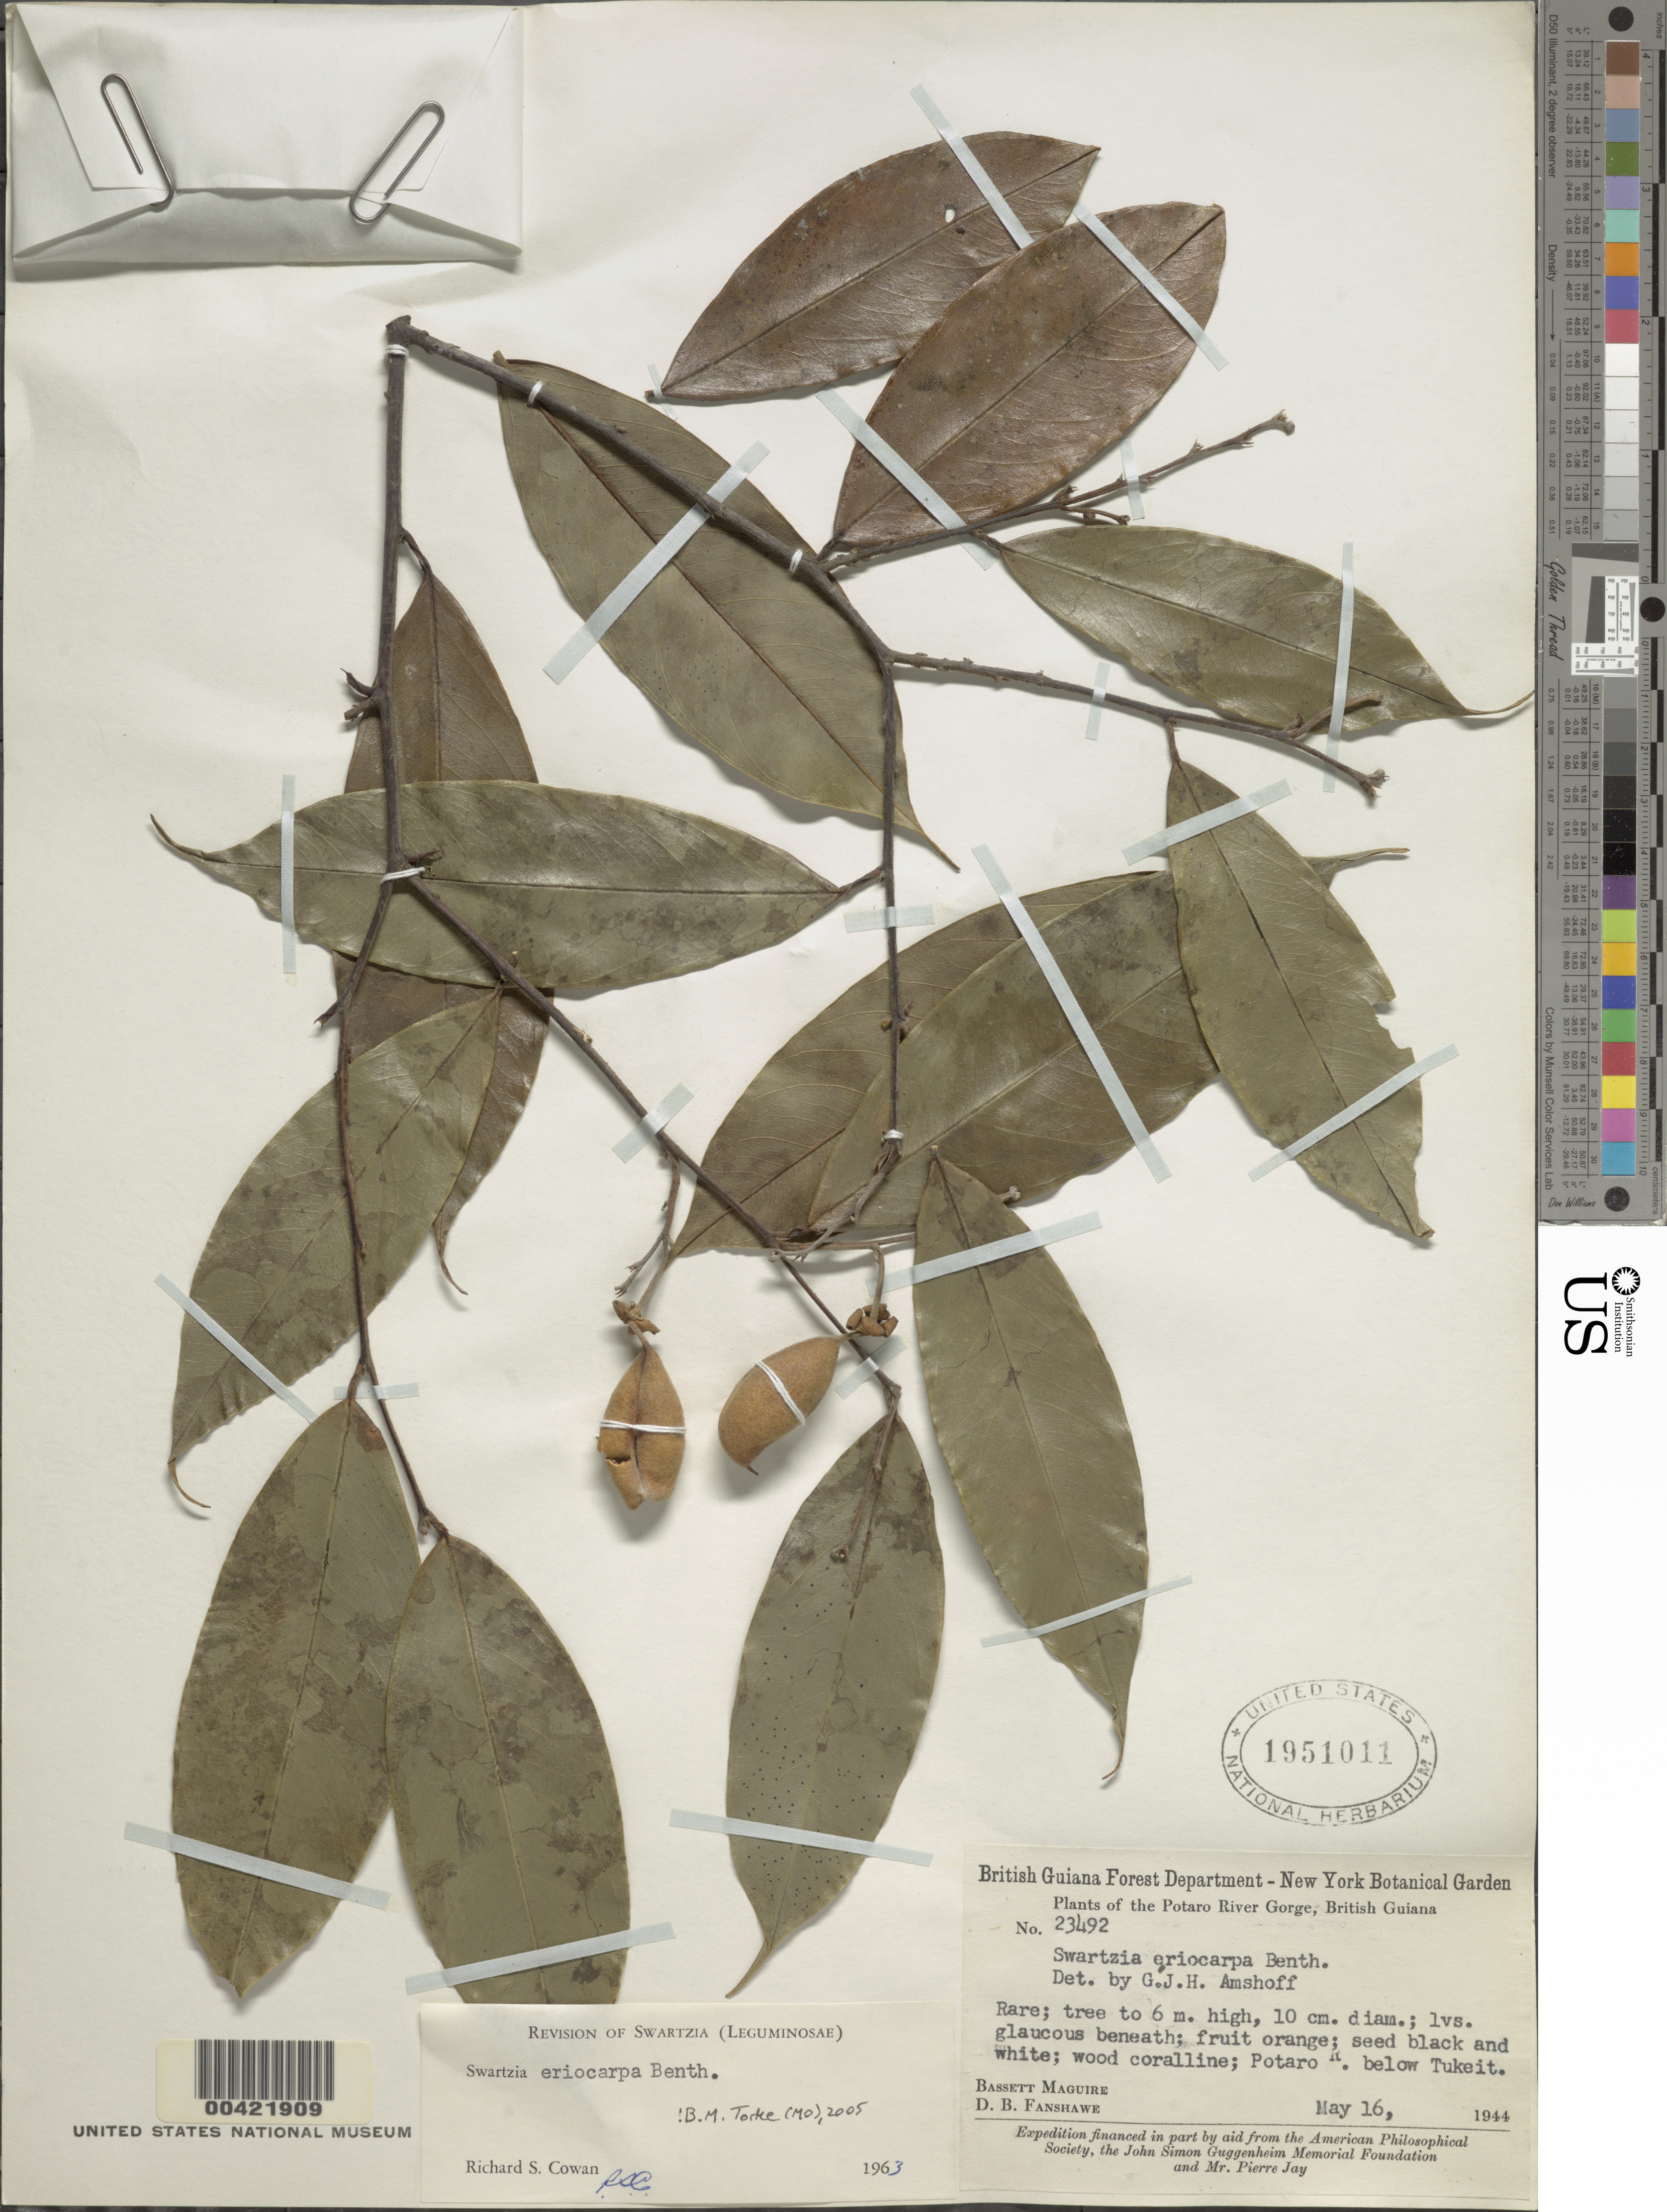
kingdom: Plantae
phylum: Tracheophyta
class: Magnoliopsida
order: Fabales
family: Fabaceae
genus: Swartzia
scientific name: Swartzia eriocarpa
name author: Benth.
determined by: Cowan, R. S.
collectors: B. Maguire & D. B. Fanshawe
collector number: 23492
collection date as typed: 16 May 1944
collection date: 1944-05-16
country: Guyana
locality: Tukeit, below; potaro river gorge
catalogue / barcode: US 1951011